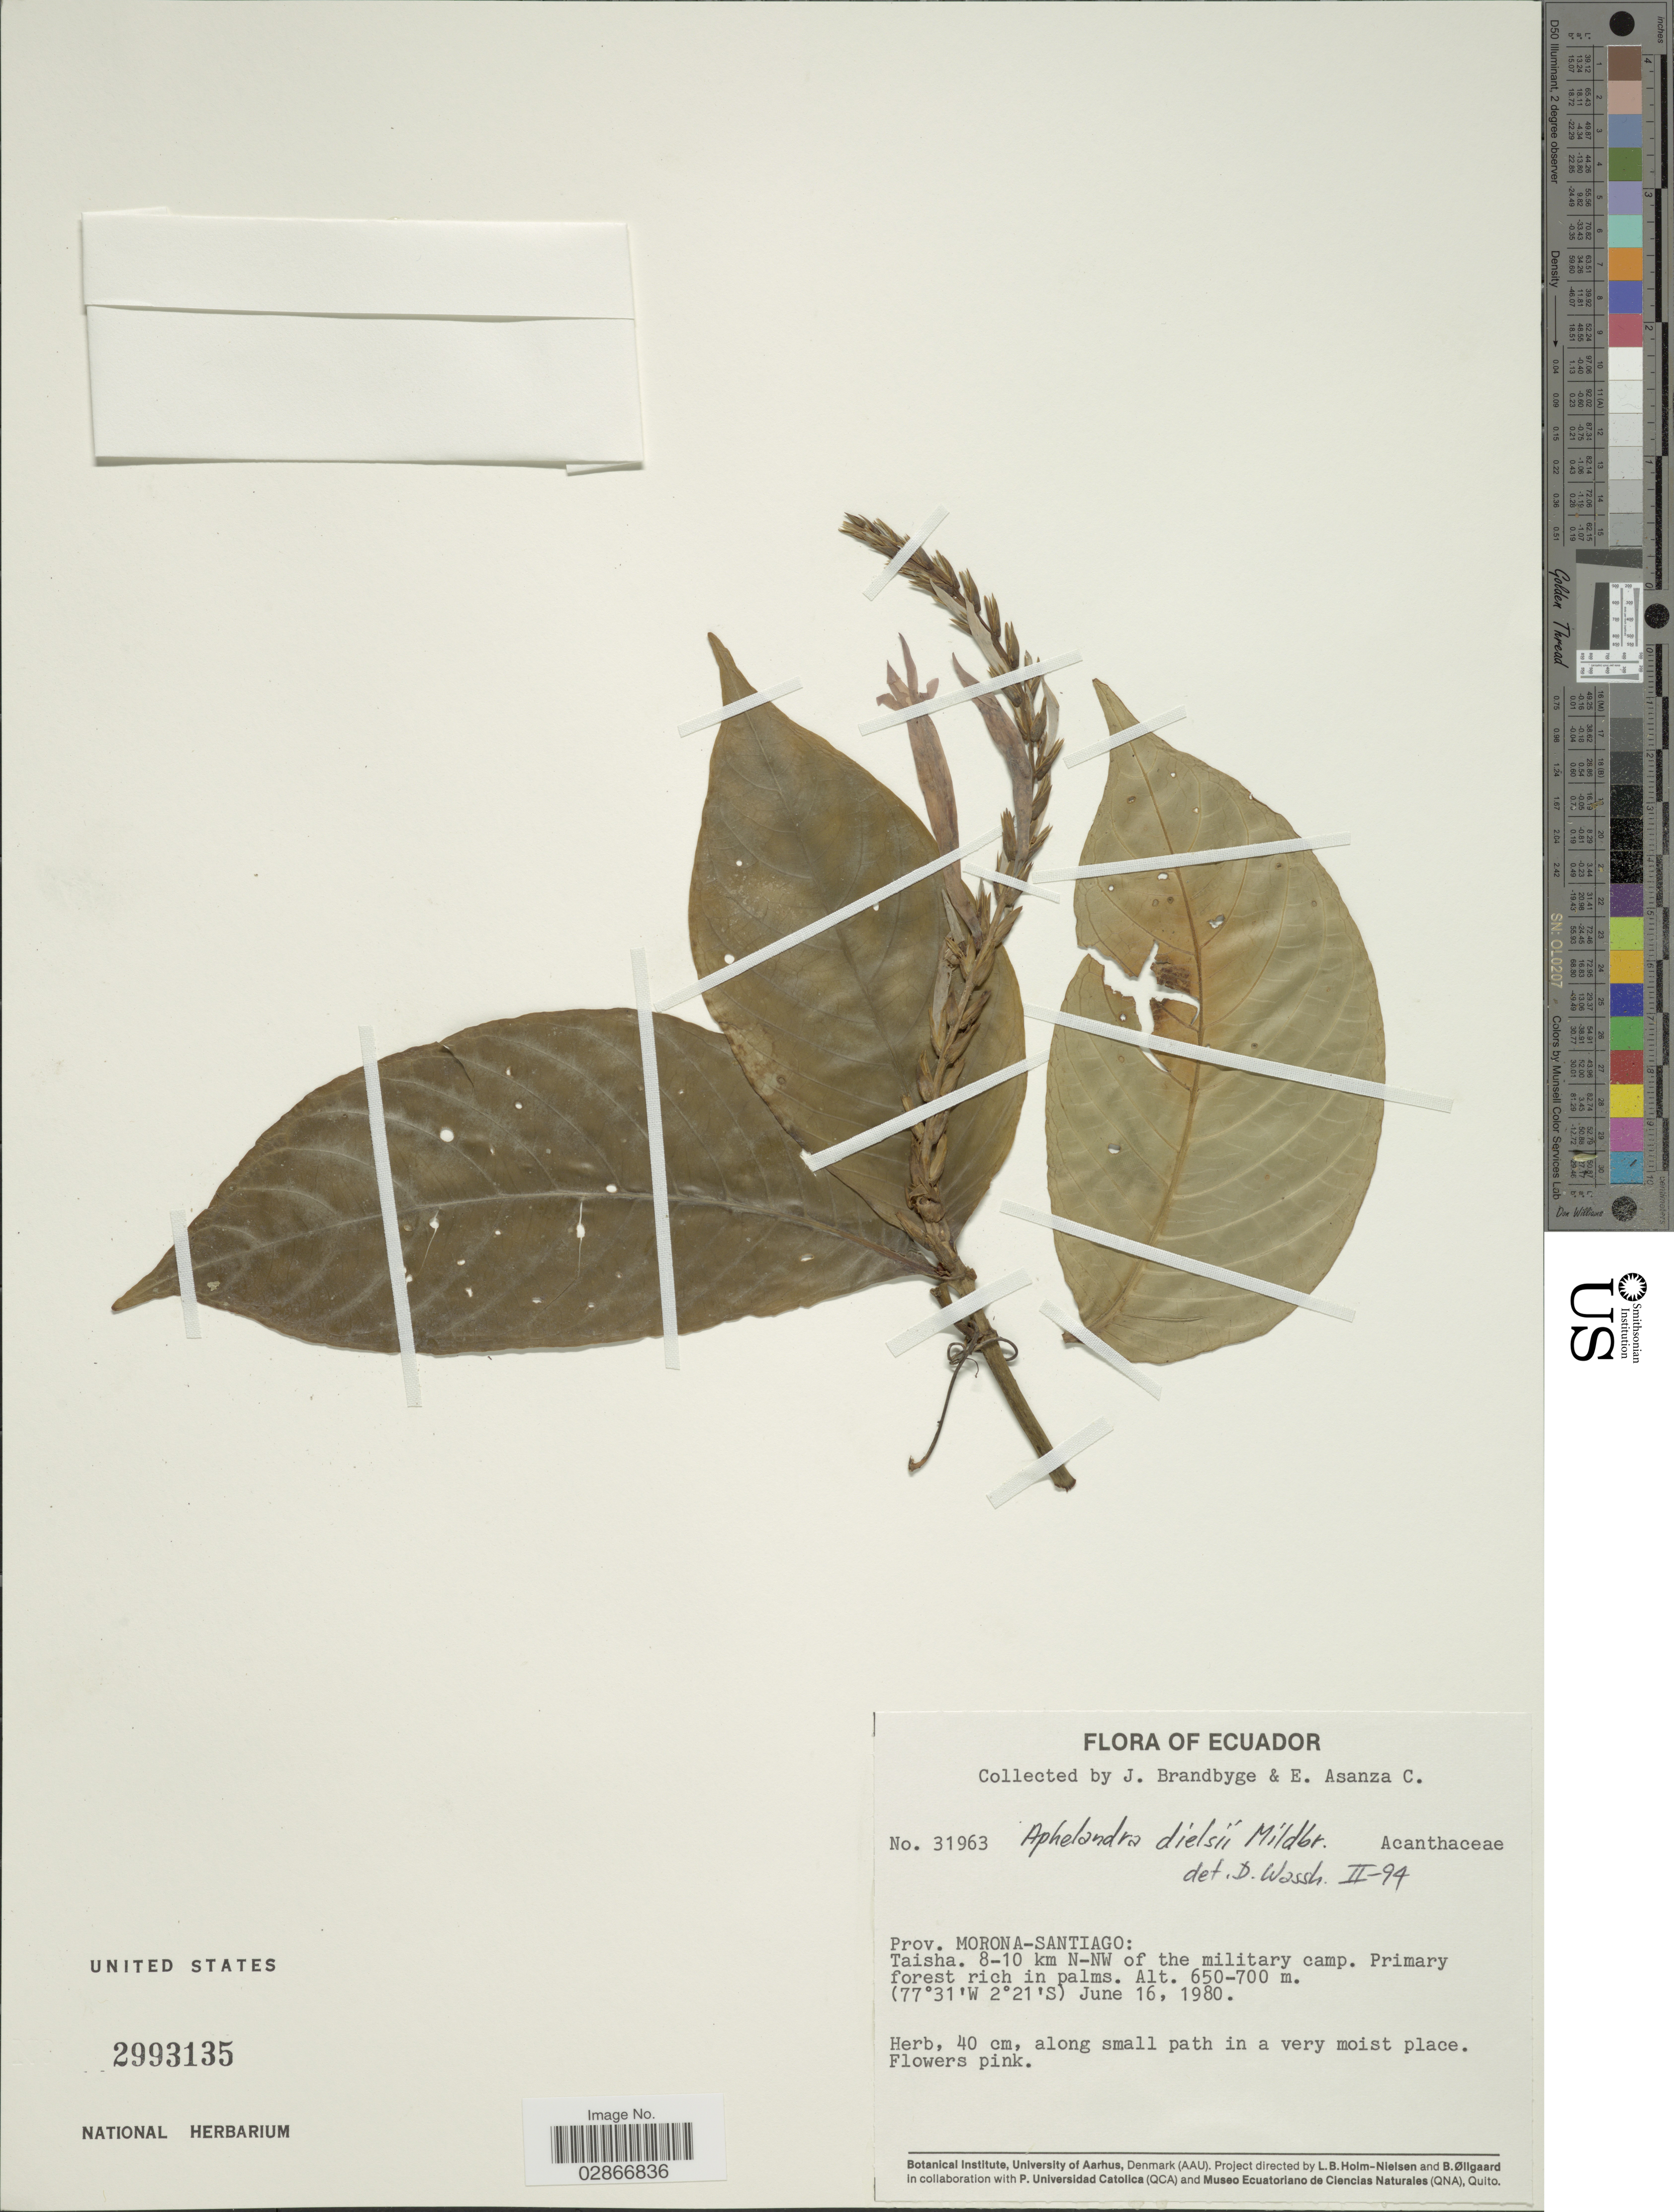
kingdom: Plantae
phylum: Tracheophyta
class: Magnoliopsida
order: Lamiales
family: Acanthaceae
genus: Aphelandra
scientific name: Aphelandra dielsii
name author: Mildbr.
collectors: J. Brandbyge & E. Asanza C.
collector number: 31963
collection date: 1980-06-16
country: Ecuador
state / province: Morona-Santiago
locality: Taisha. 8-10 km N-NW of the military camp.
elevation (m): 650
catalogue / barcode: US 2993135